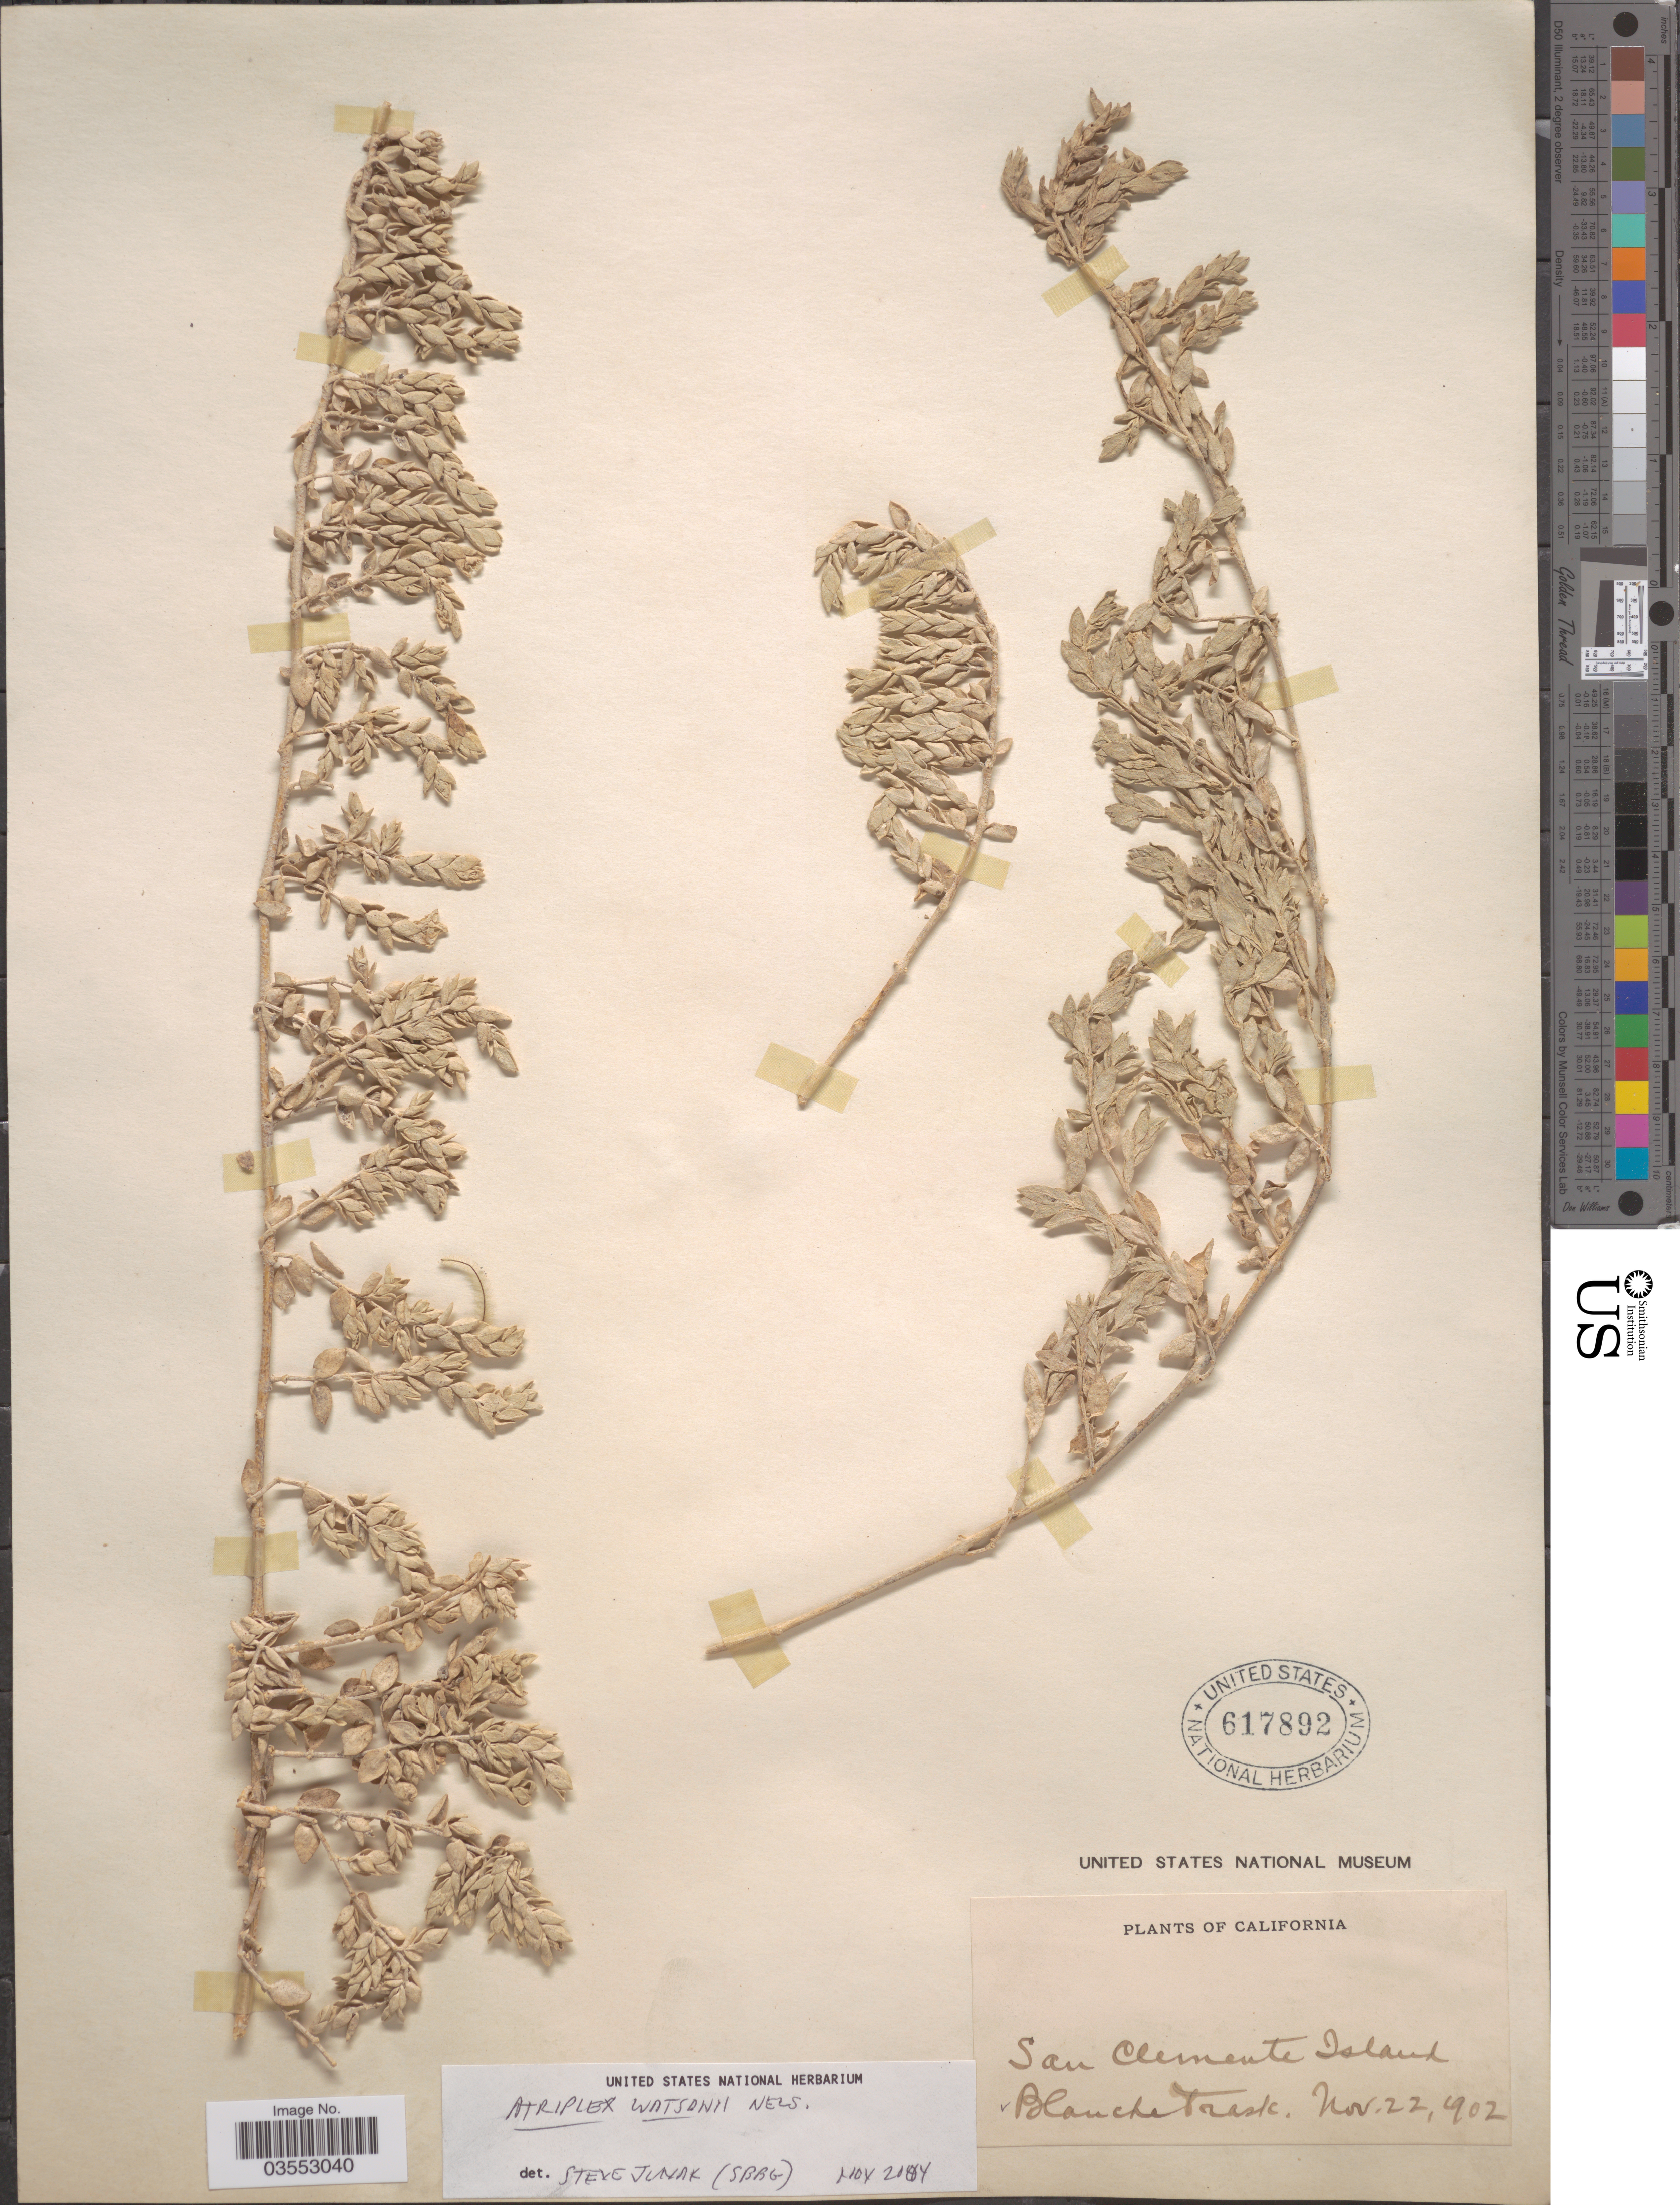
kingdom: Plantae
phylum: Tracheophyta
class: Magnoliopsida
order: Caryophyllales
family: Amaranthaceae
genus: Atriplex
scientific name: Atriplex watsonii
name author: A. Nelson ex Abrams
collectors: B. Trask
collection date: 1902-11-22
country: United States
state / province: California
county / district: Los Angeles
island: San Clemente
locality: San Clemente Island.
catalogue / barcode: US 617892